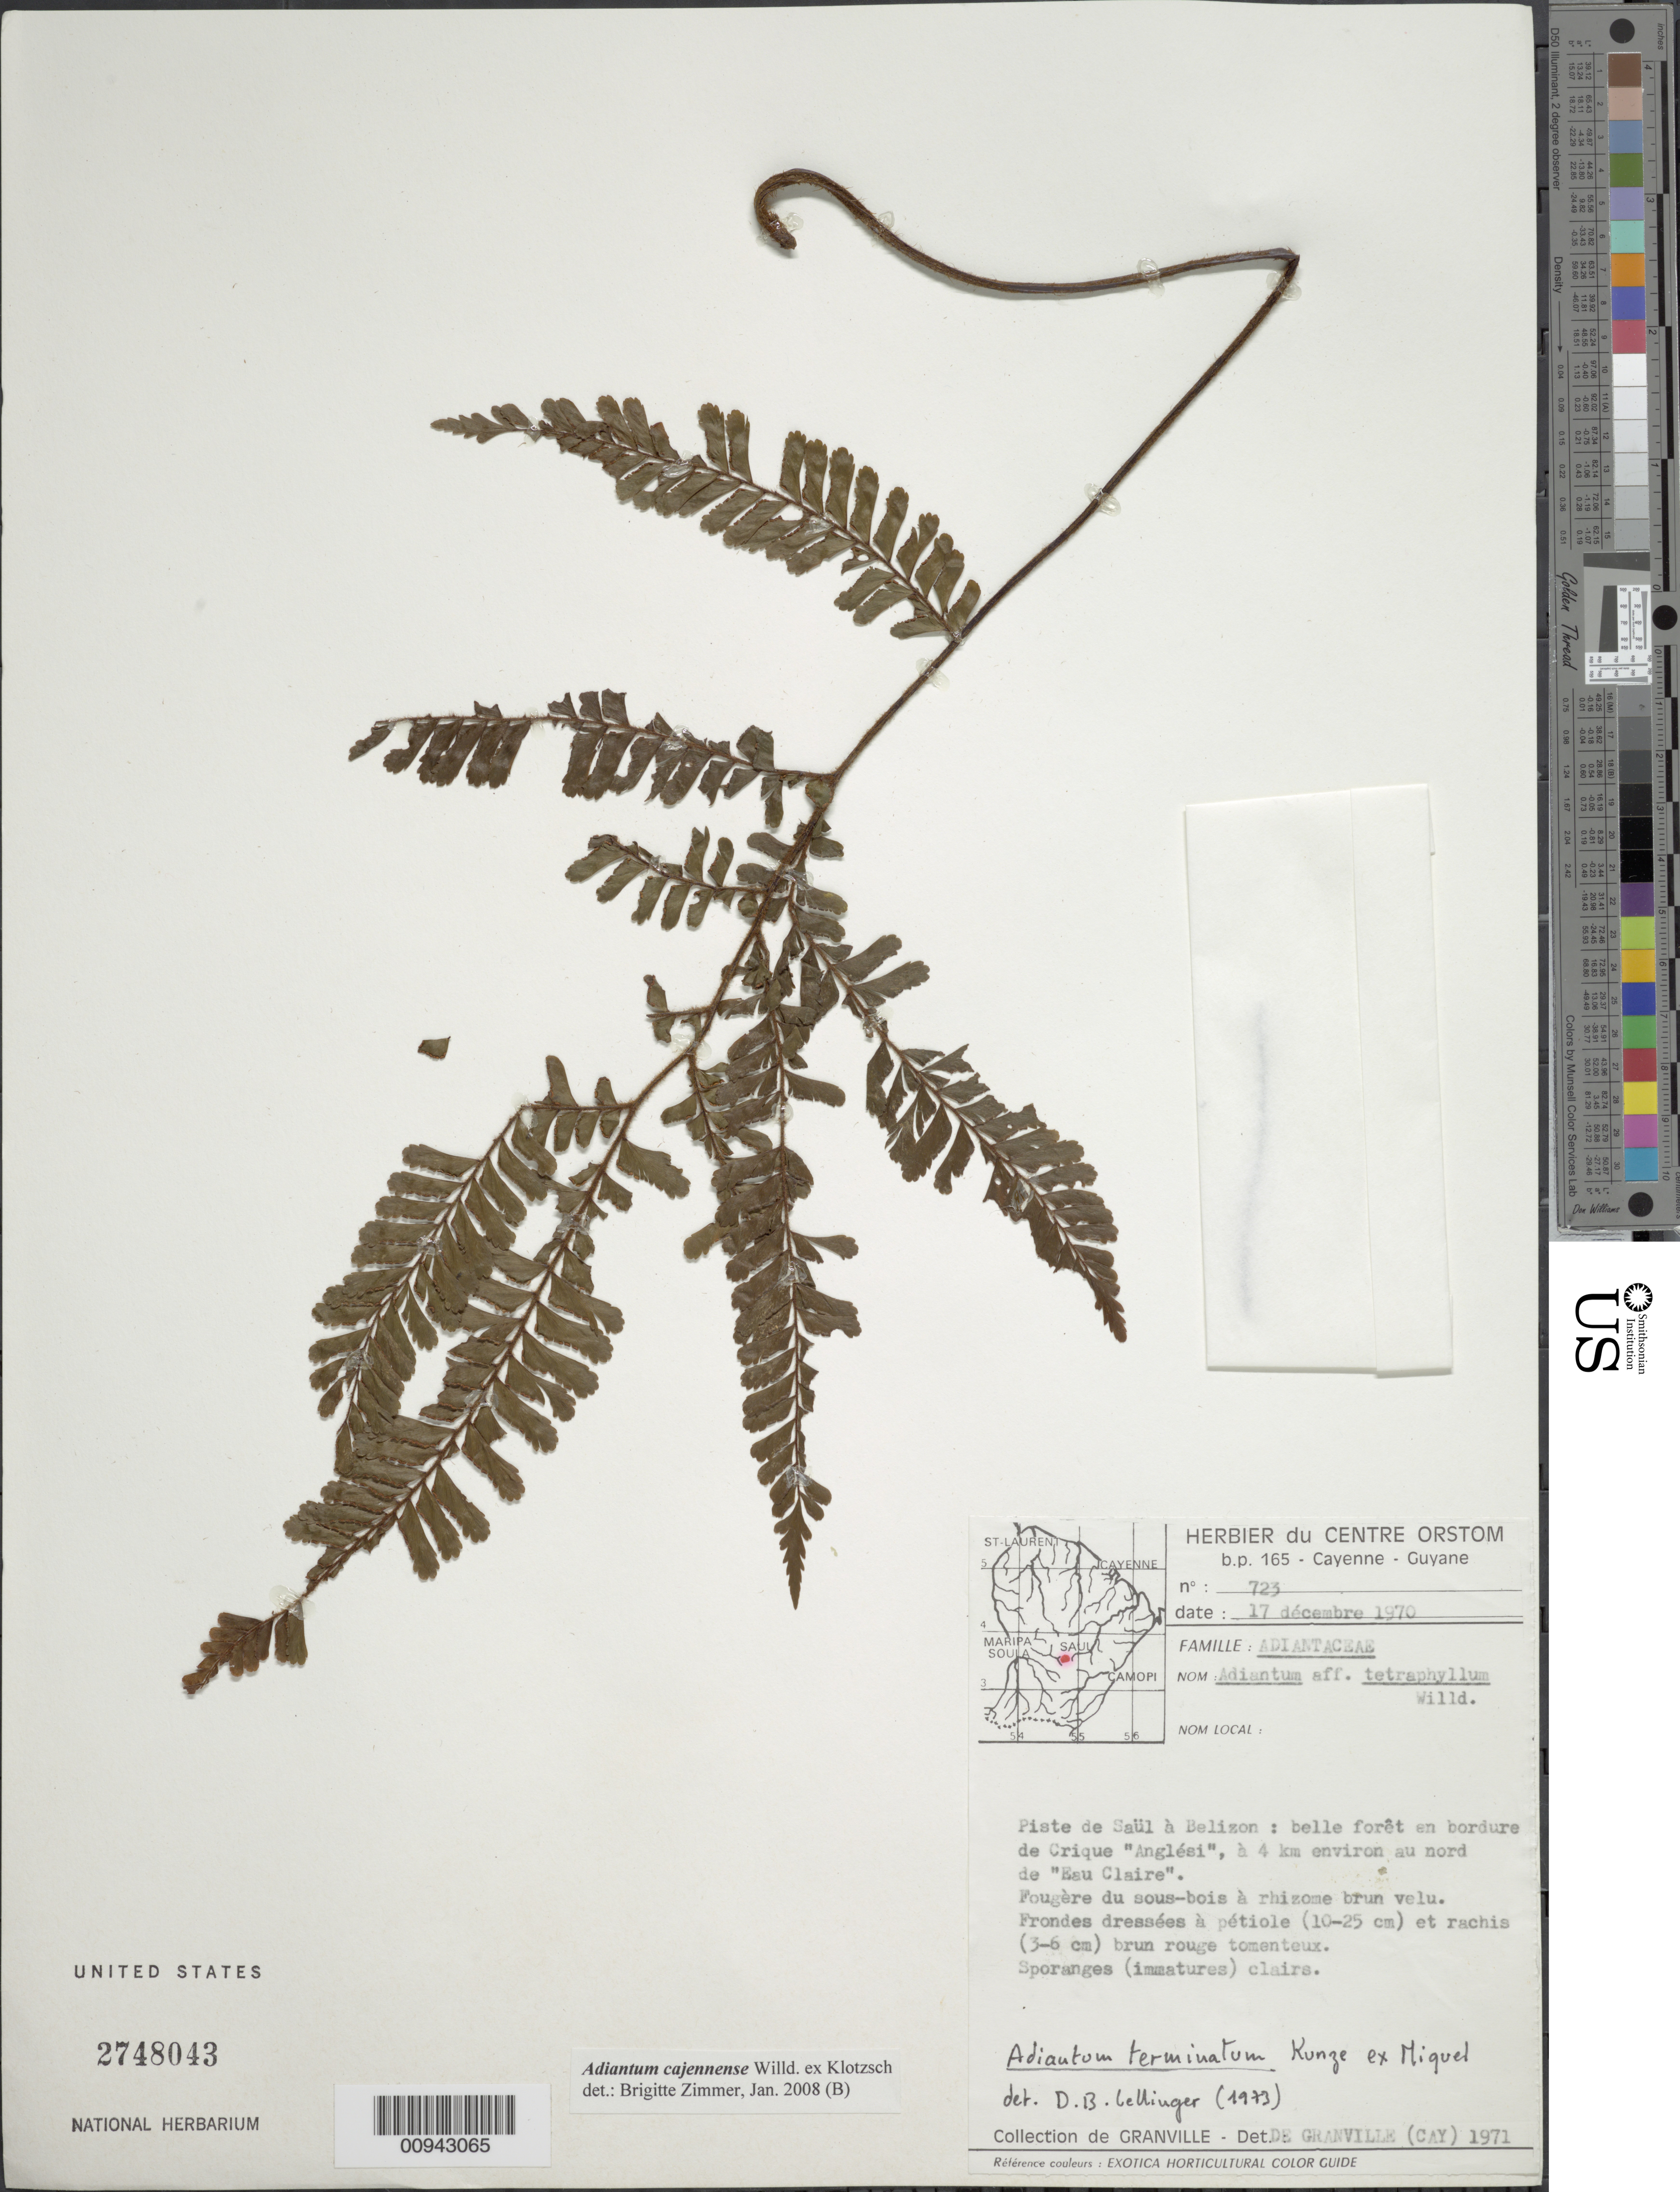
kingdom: Plantae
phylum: Tracheophyta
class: Polypodiopsida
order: Polypodiales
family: Pteridaceae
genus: Adiantum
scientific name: Adiantum cajennense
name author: Willd. ex Klotzsch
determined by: Zimmer, B.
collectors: J.-J. de Granville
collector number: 723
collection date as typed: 17-Dec-70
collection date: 1970-12-17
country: French Guiana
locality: Piste de Saül à Bélizon; en bordure de Crique "Anglesi", a 4 km environ au nord de Eau Claire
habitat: Belle foret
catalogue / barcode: US 2748043